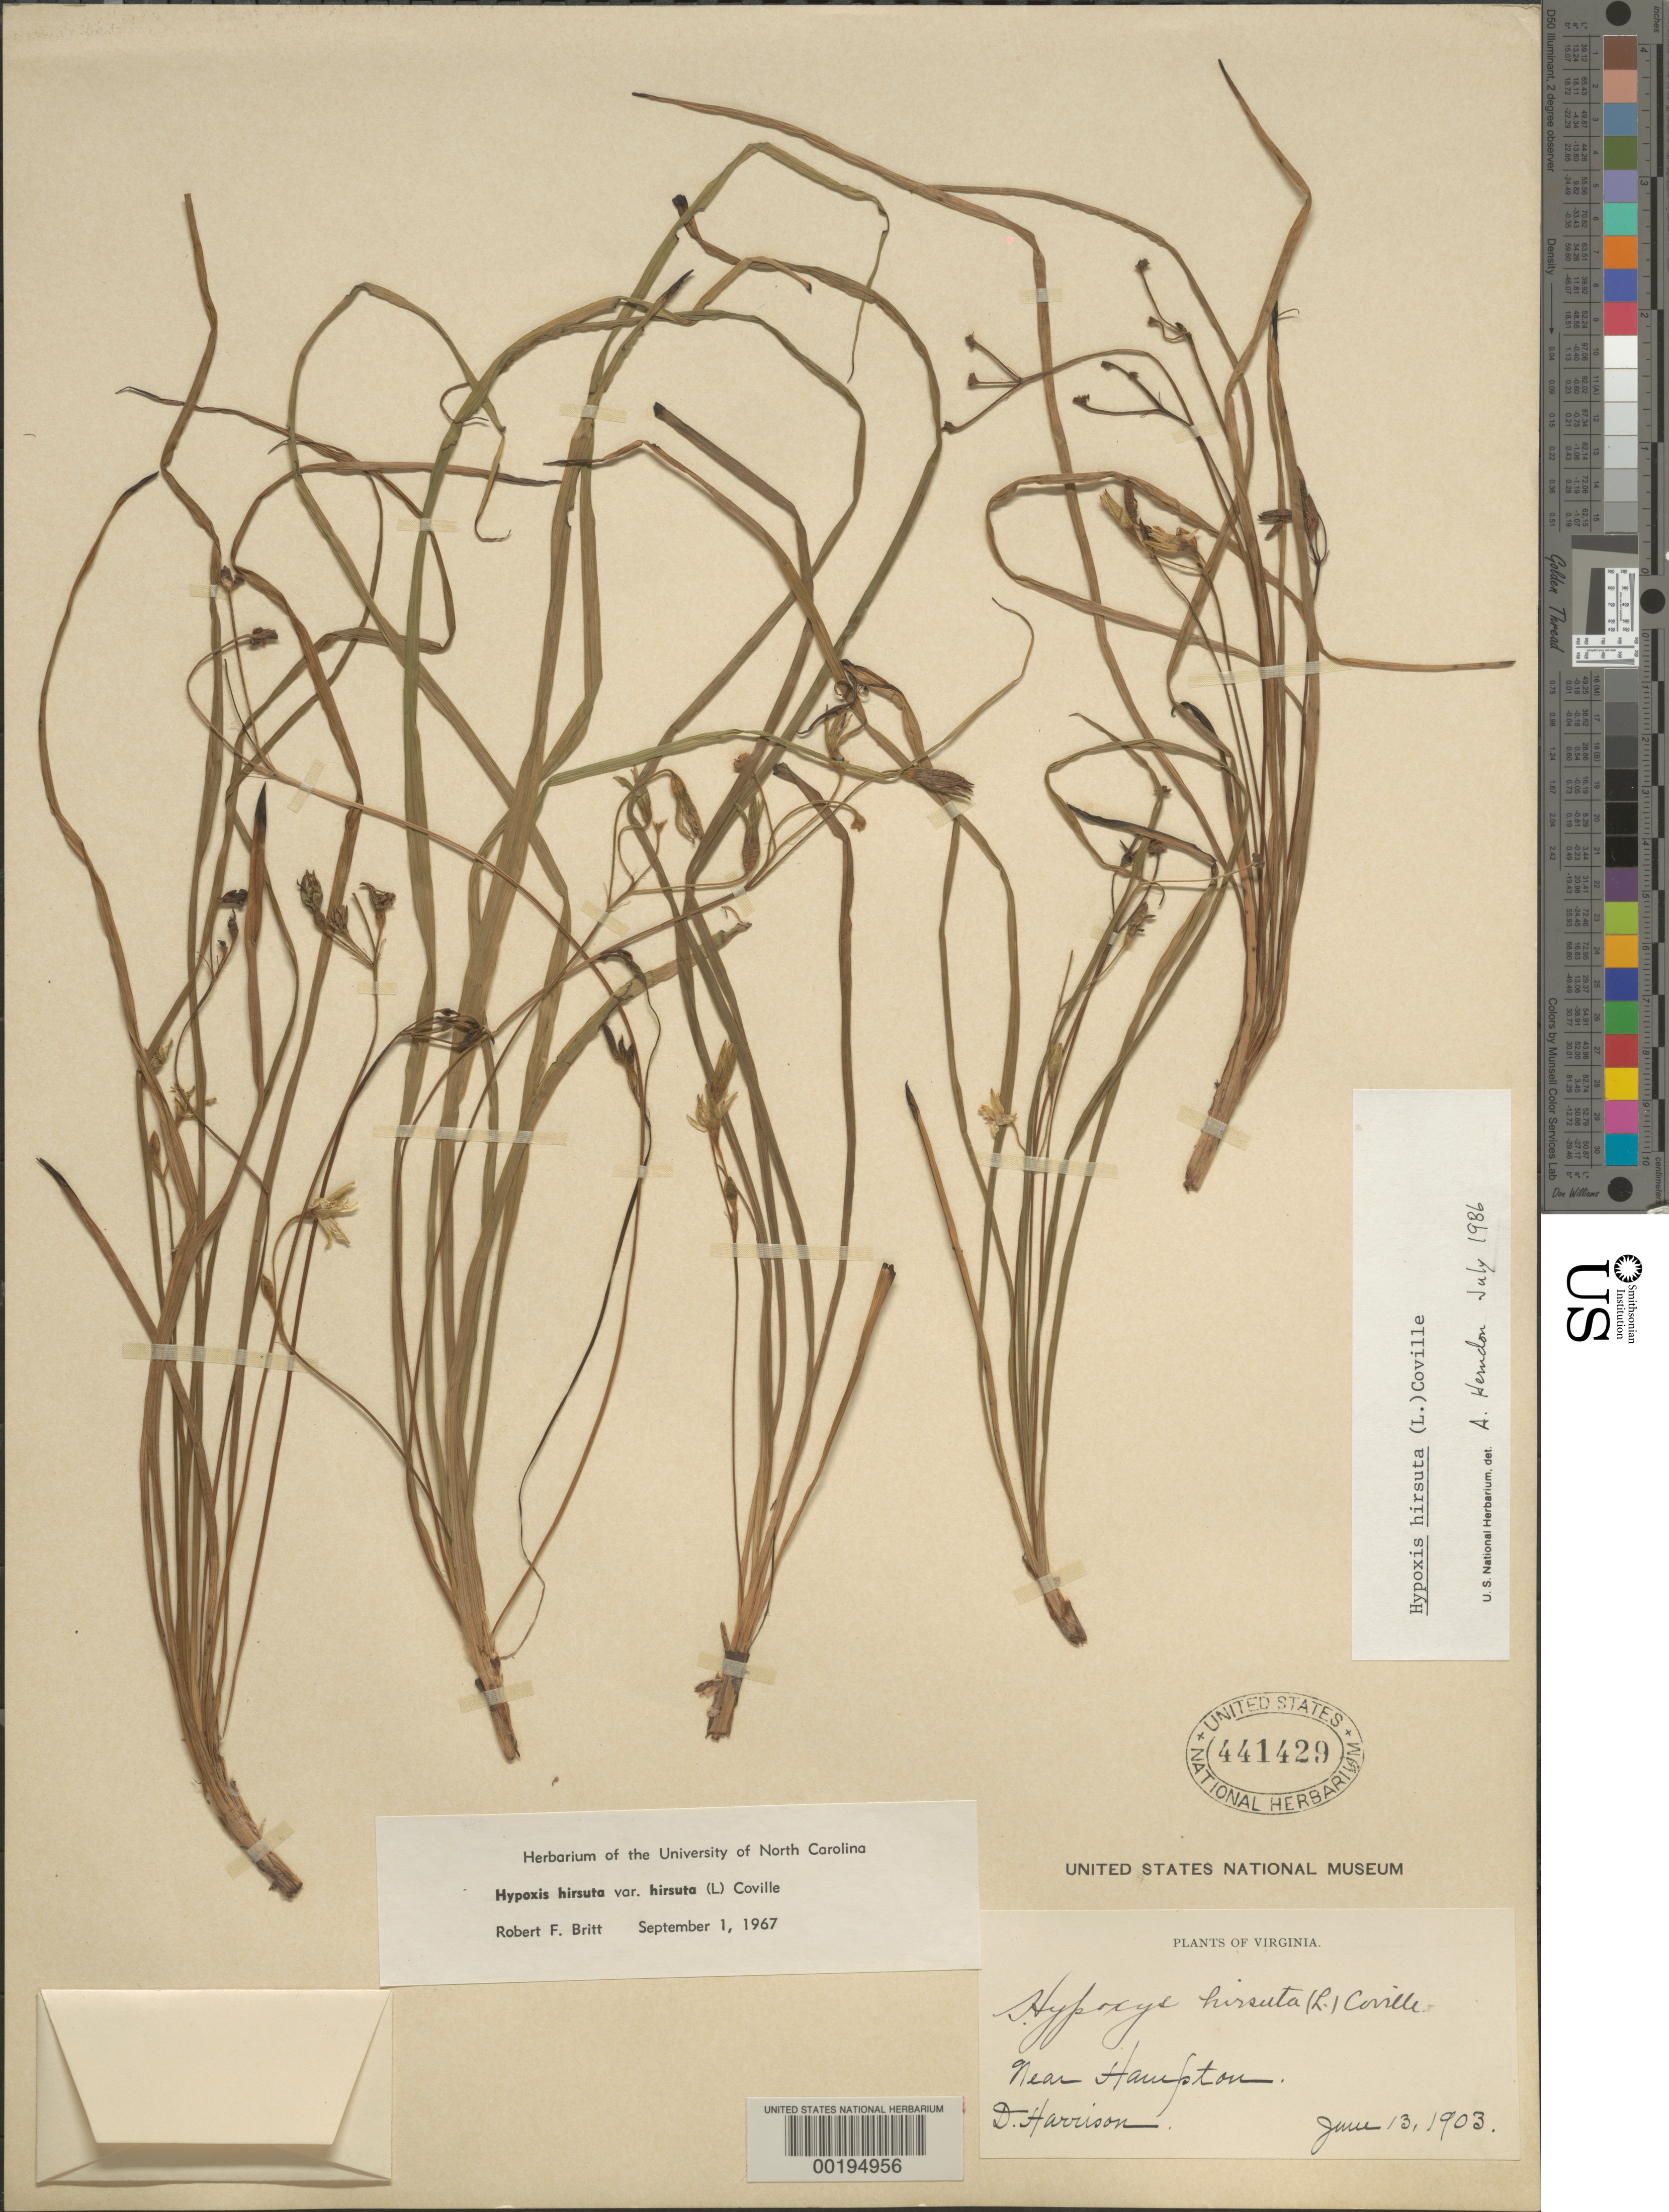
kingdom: Plantae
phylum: Tracheophyta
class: Liliopsida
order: Asparagales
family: Hypoxidaceae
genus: Hypoxis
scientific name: Hypoxis hirsuta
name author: (L.) Coville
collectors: D. Harrison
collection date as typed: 13 Jun 1903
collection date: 1903-06-13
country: United States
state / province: Virginia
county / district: City of Hampton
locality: Near Hampton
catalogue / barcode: US 2441429